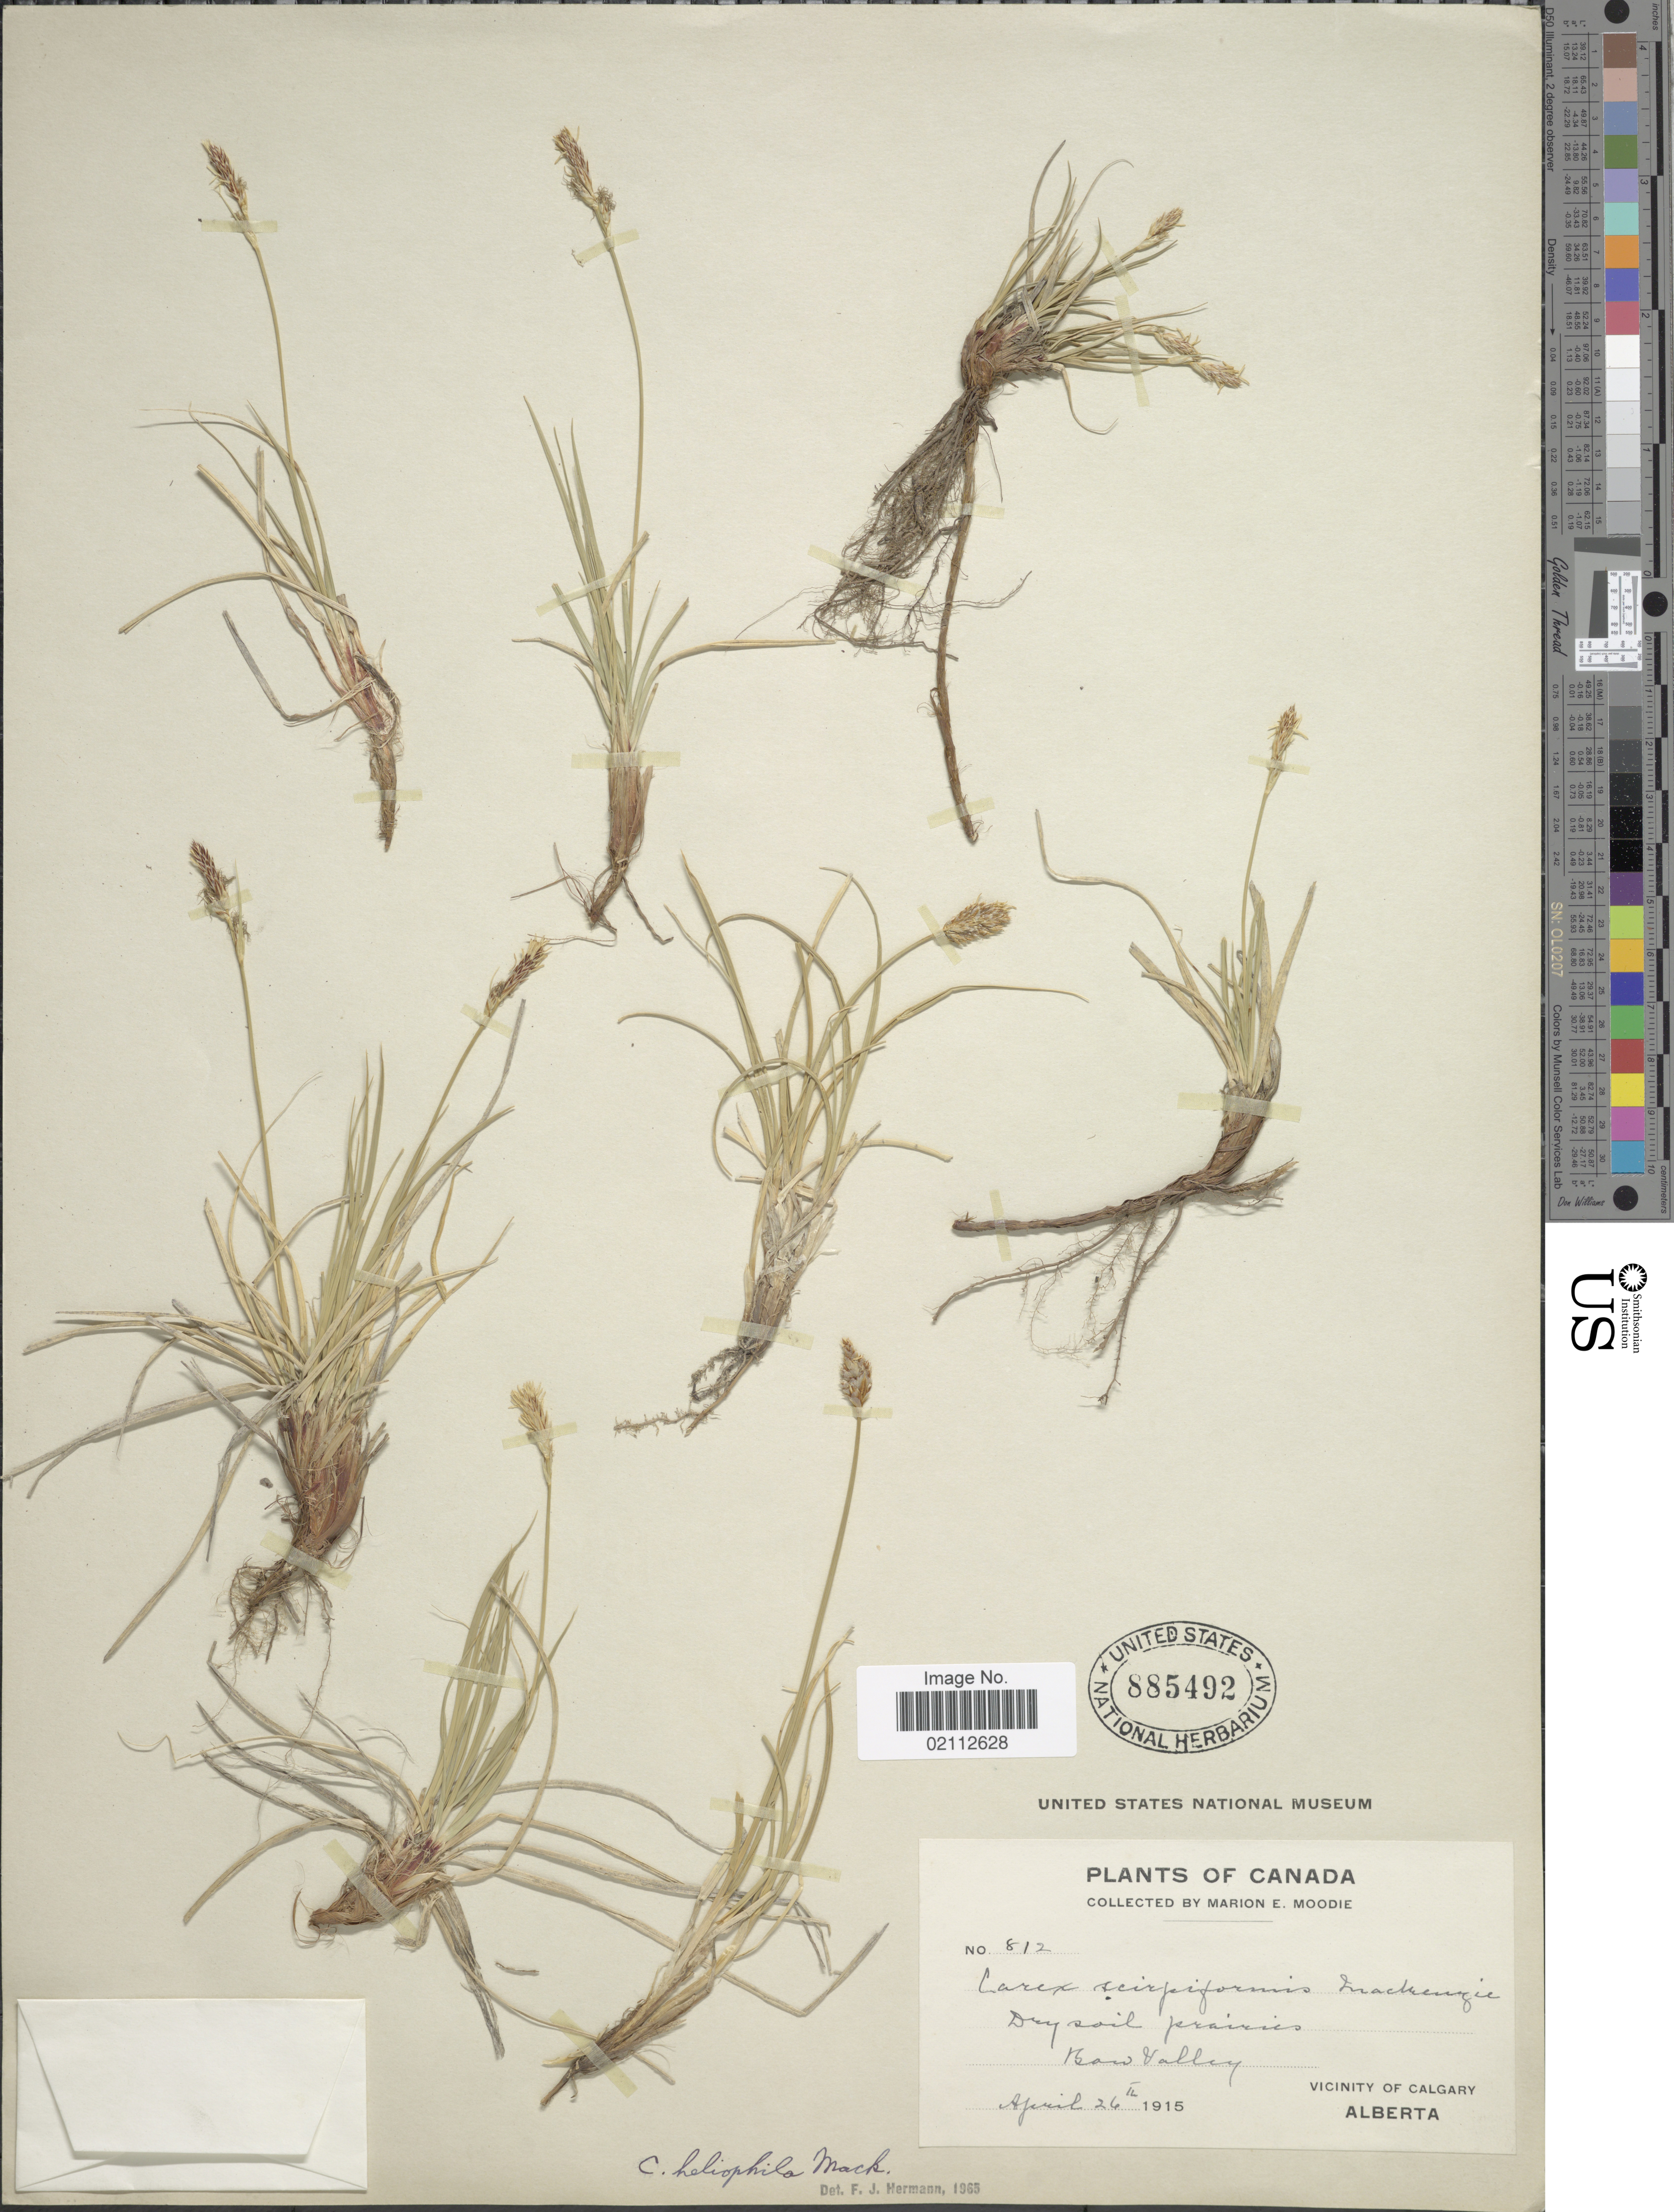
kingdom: Plantae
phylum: Tracheophyta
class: Liliopsida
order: Poales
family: Cyperaceae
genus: Carex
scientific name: Carex heliophila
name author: Mack.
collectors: M. E. Moodie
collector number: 812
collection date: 1915-04-26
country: Canada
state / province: Alberta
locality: Dry soil prairies, Bow Valley, Vicinity of Calgary.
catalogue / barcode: US 885492